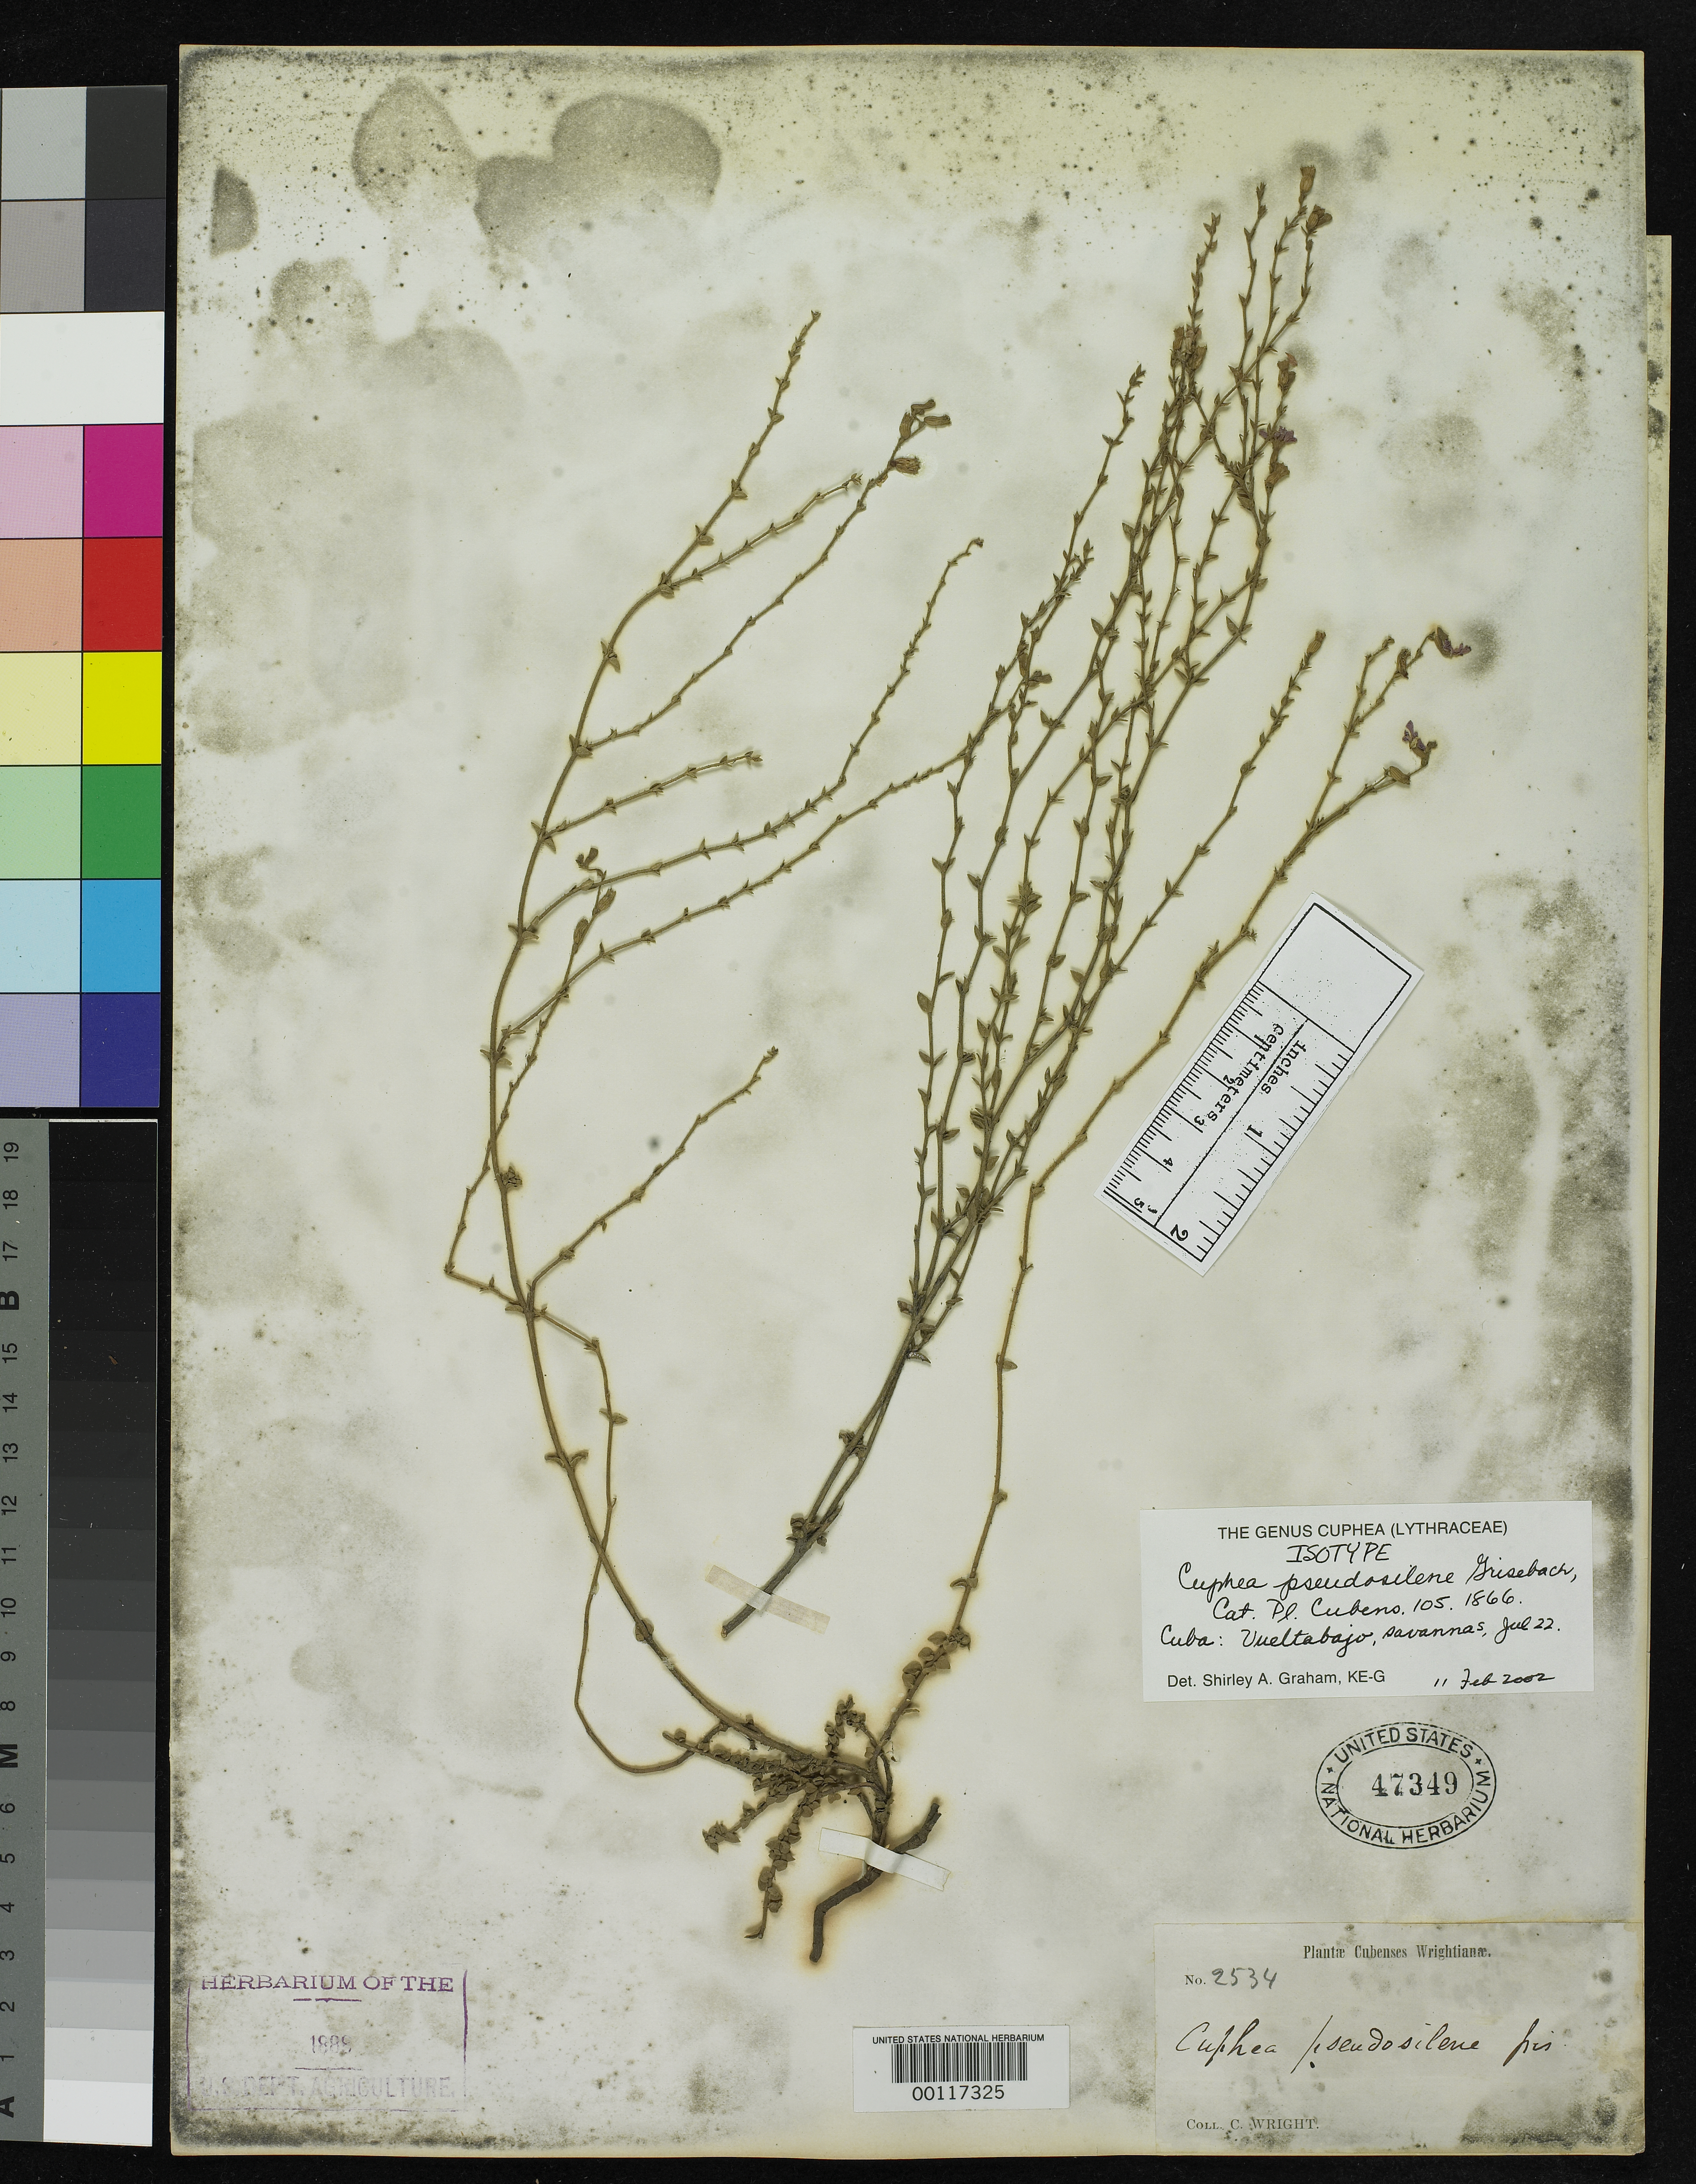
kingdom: Plantae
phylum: Tracheophyta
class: Magnoliopsida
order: Myrtales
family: Lythraceae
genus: Cuphea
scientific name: Cuphea pseudosilene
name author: Griseb.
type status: Isotype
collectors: C. Wright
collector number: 2534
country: Cuba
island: Greater Antilles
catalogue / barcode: US 47349